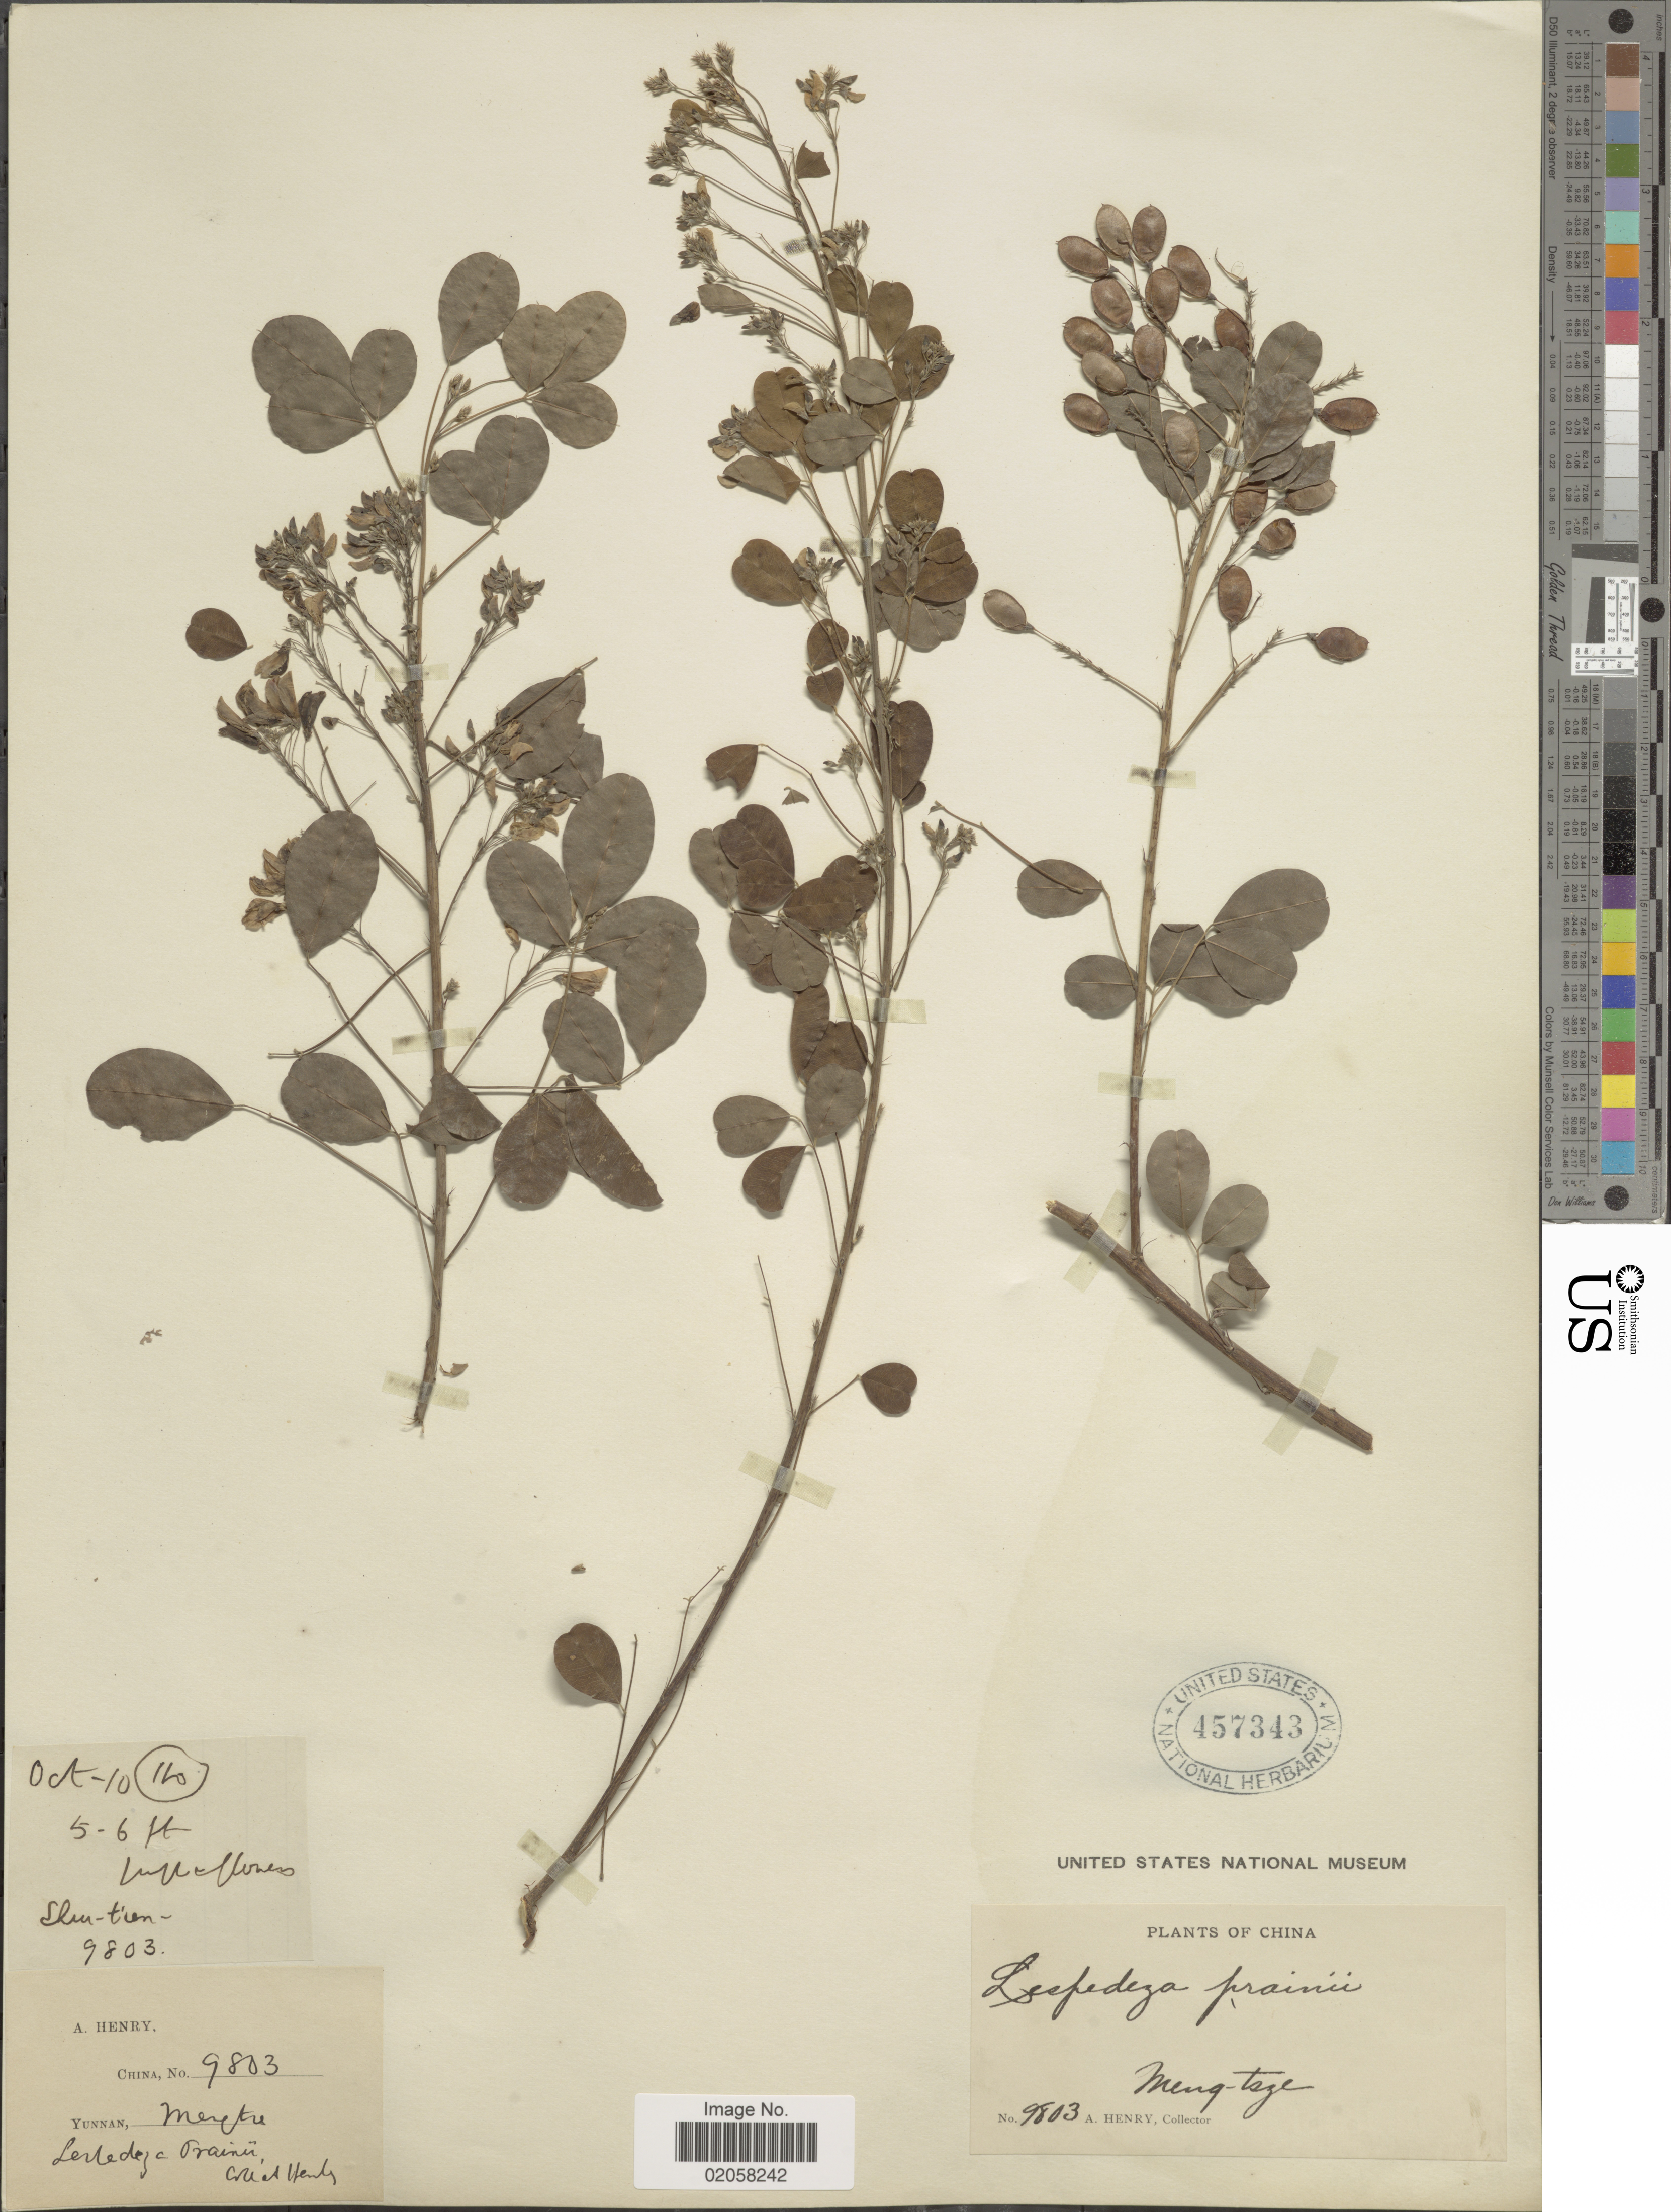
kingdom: Plantae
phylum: Tracheophyta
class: Magnoliopsida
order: Fabales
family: Fabaceae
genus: Campylotropis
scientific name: Campylotropis prainii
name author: (Collett & Hemsl.) Schindl.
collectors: A. Henry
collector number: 9803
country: China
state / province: Yunnan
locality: Mengtze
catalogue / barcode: US 457343